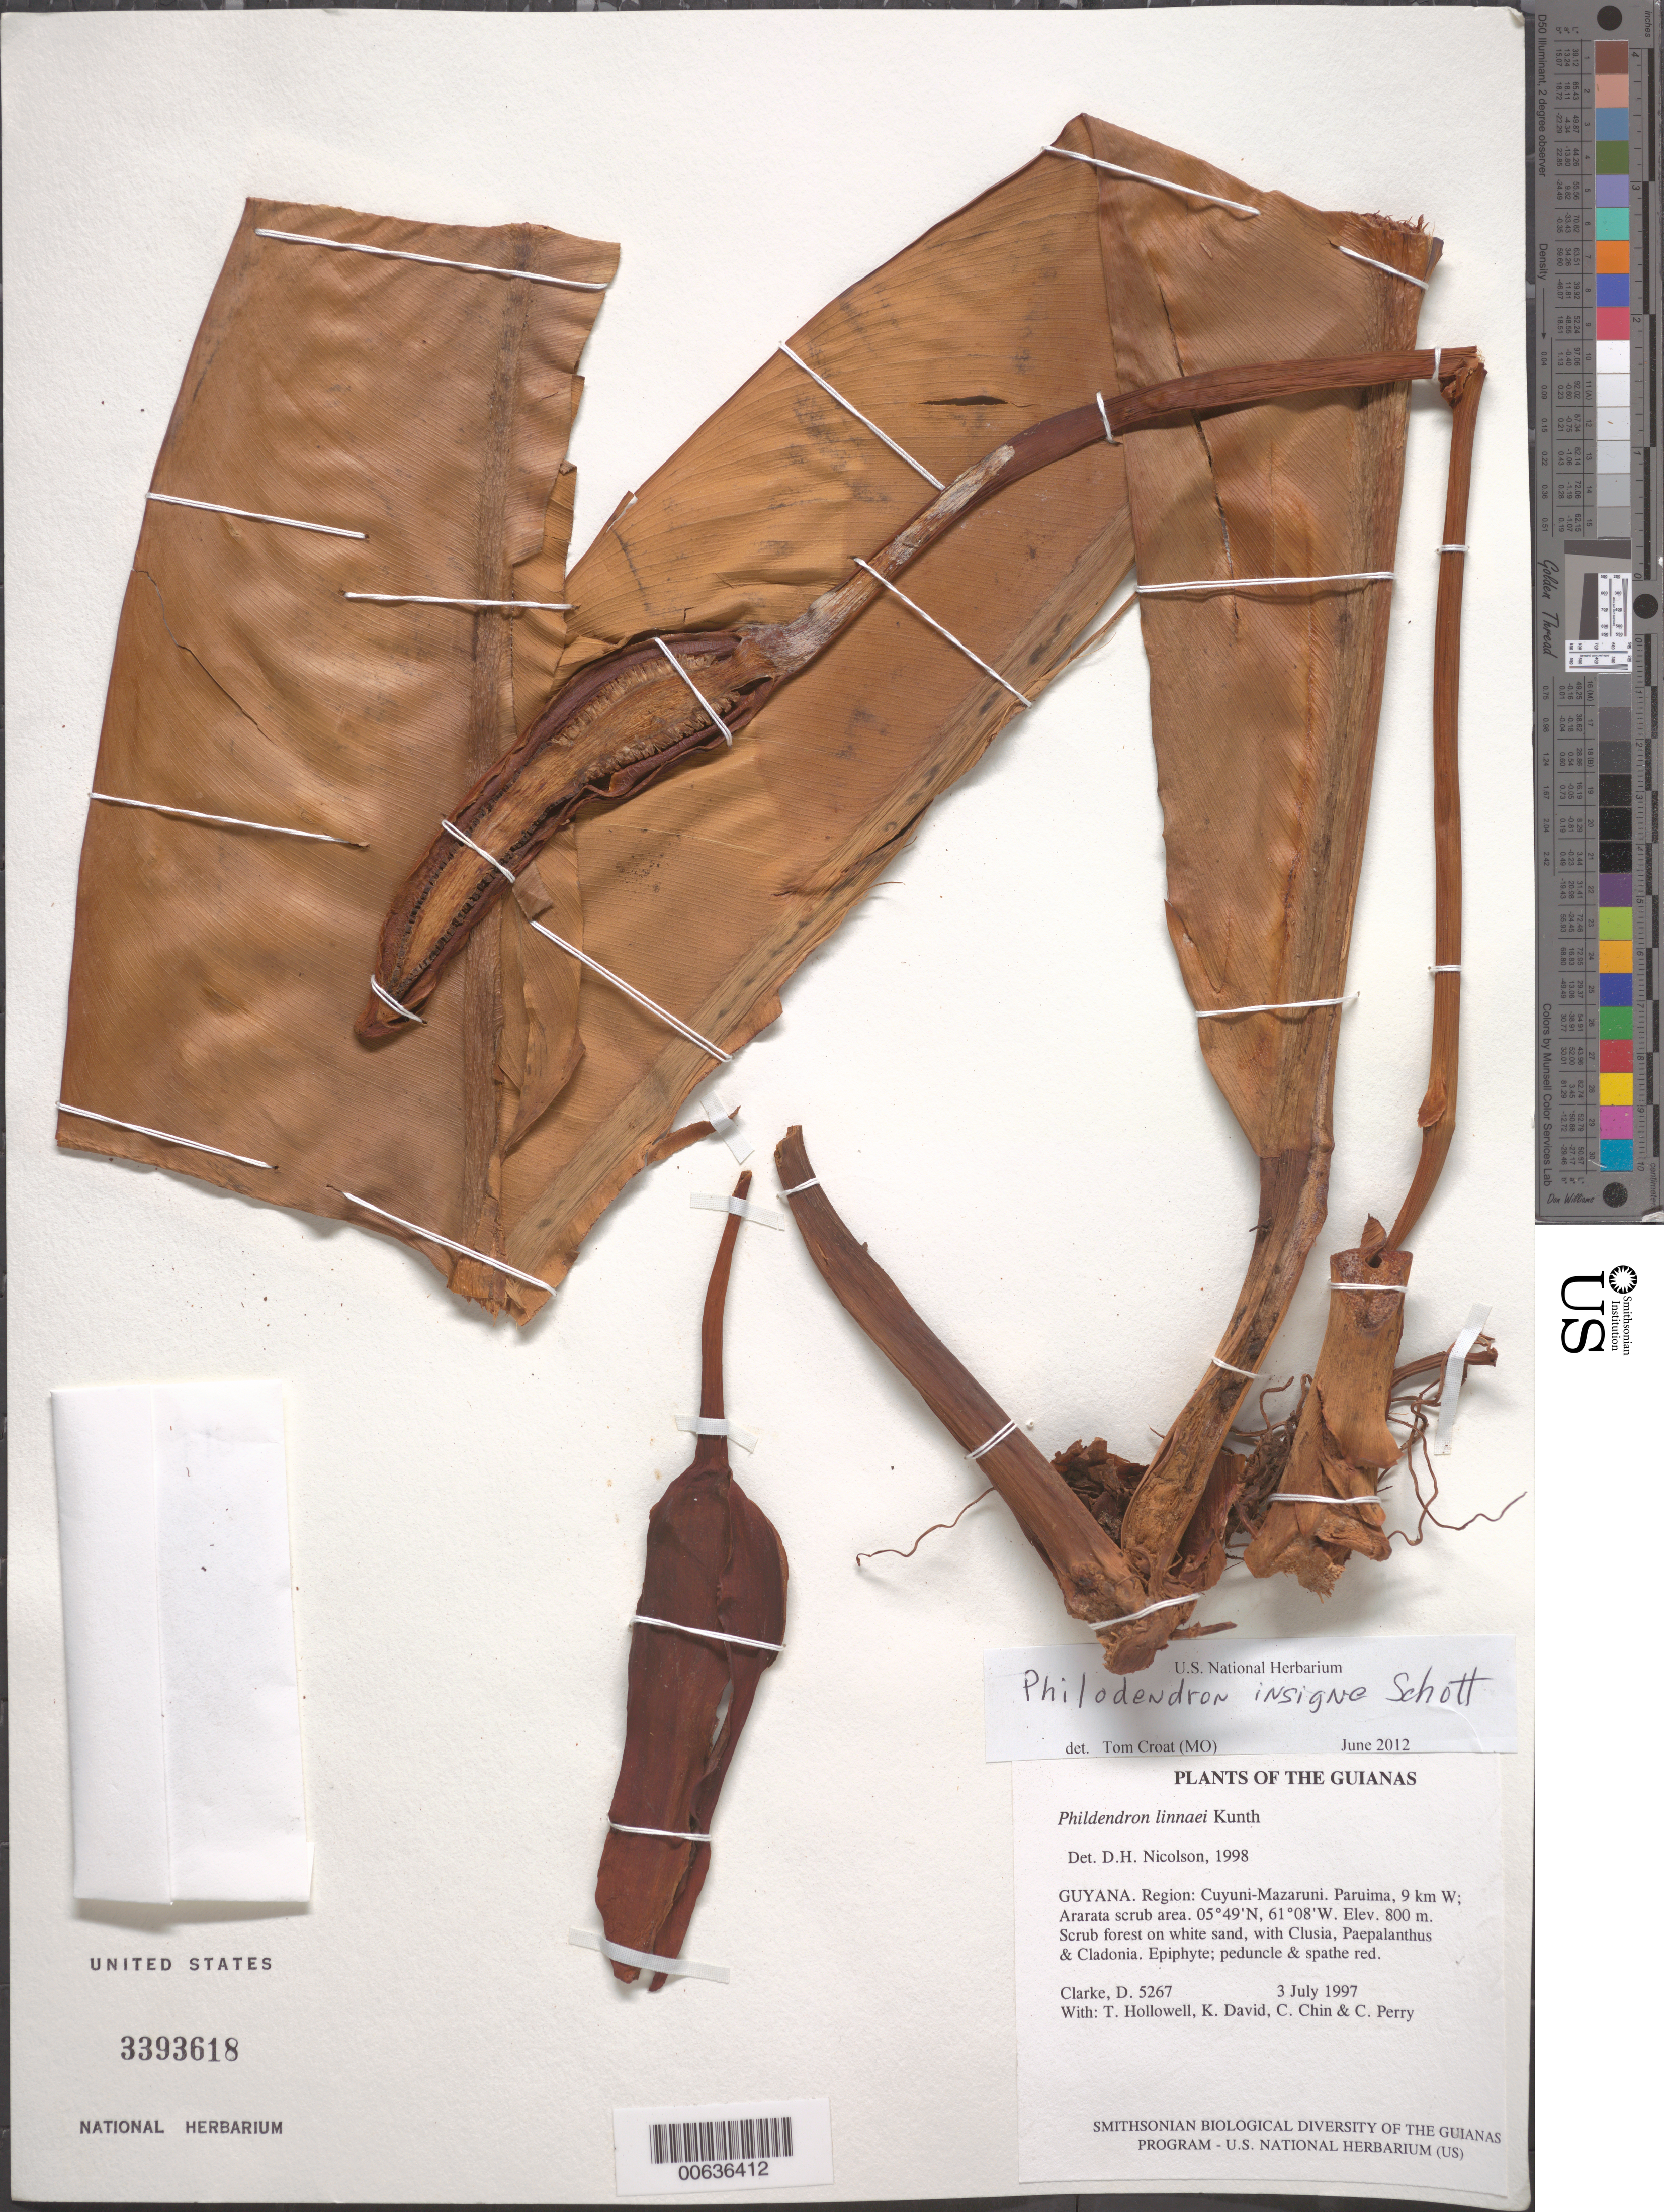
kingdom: Plantae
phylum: Tracheophyta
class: Liliopsida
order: Alismatales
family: Araceae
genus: Philodendron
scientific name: Philodendron linnaei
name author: Kunth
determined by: Nicolson, Dan H.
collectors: H. D. Clarke, T. Hollowell, K. David, C. Chin & C. Perry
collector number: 5267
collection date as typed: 3 July 1997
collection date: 1997-07-03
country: Guyana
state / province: Cuyuni-Mazaruni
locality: Paruima, 9 km W; Ararata scrub area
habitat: Scrub forest on white sand, with Clusia, Paepalanthus & Cladonia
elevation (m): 800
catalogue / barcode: US 3393618